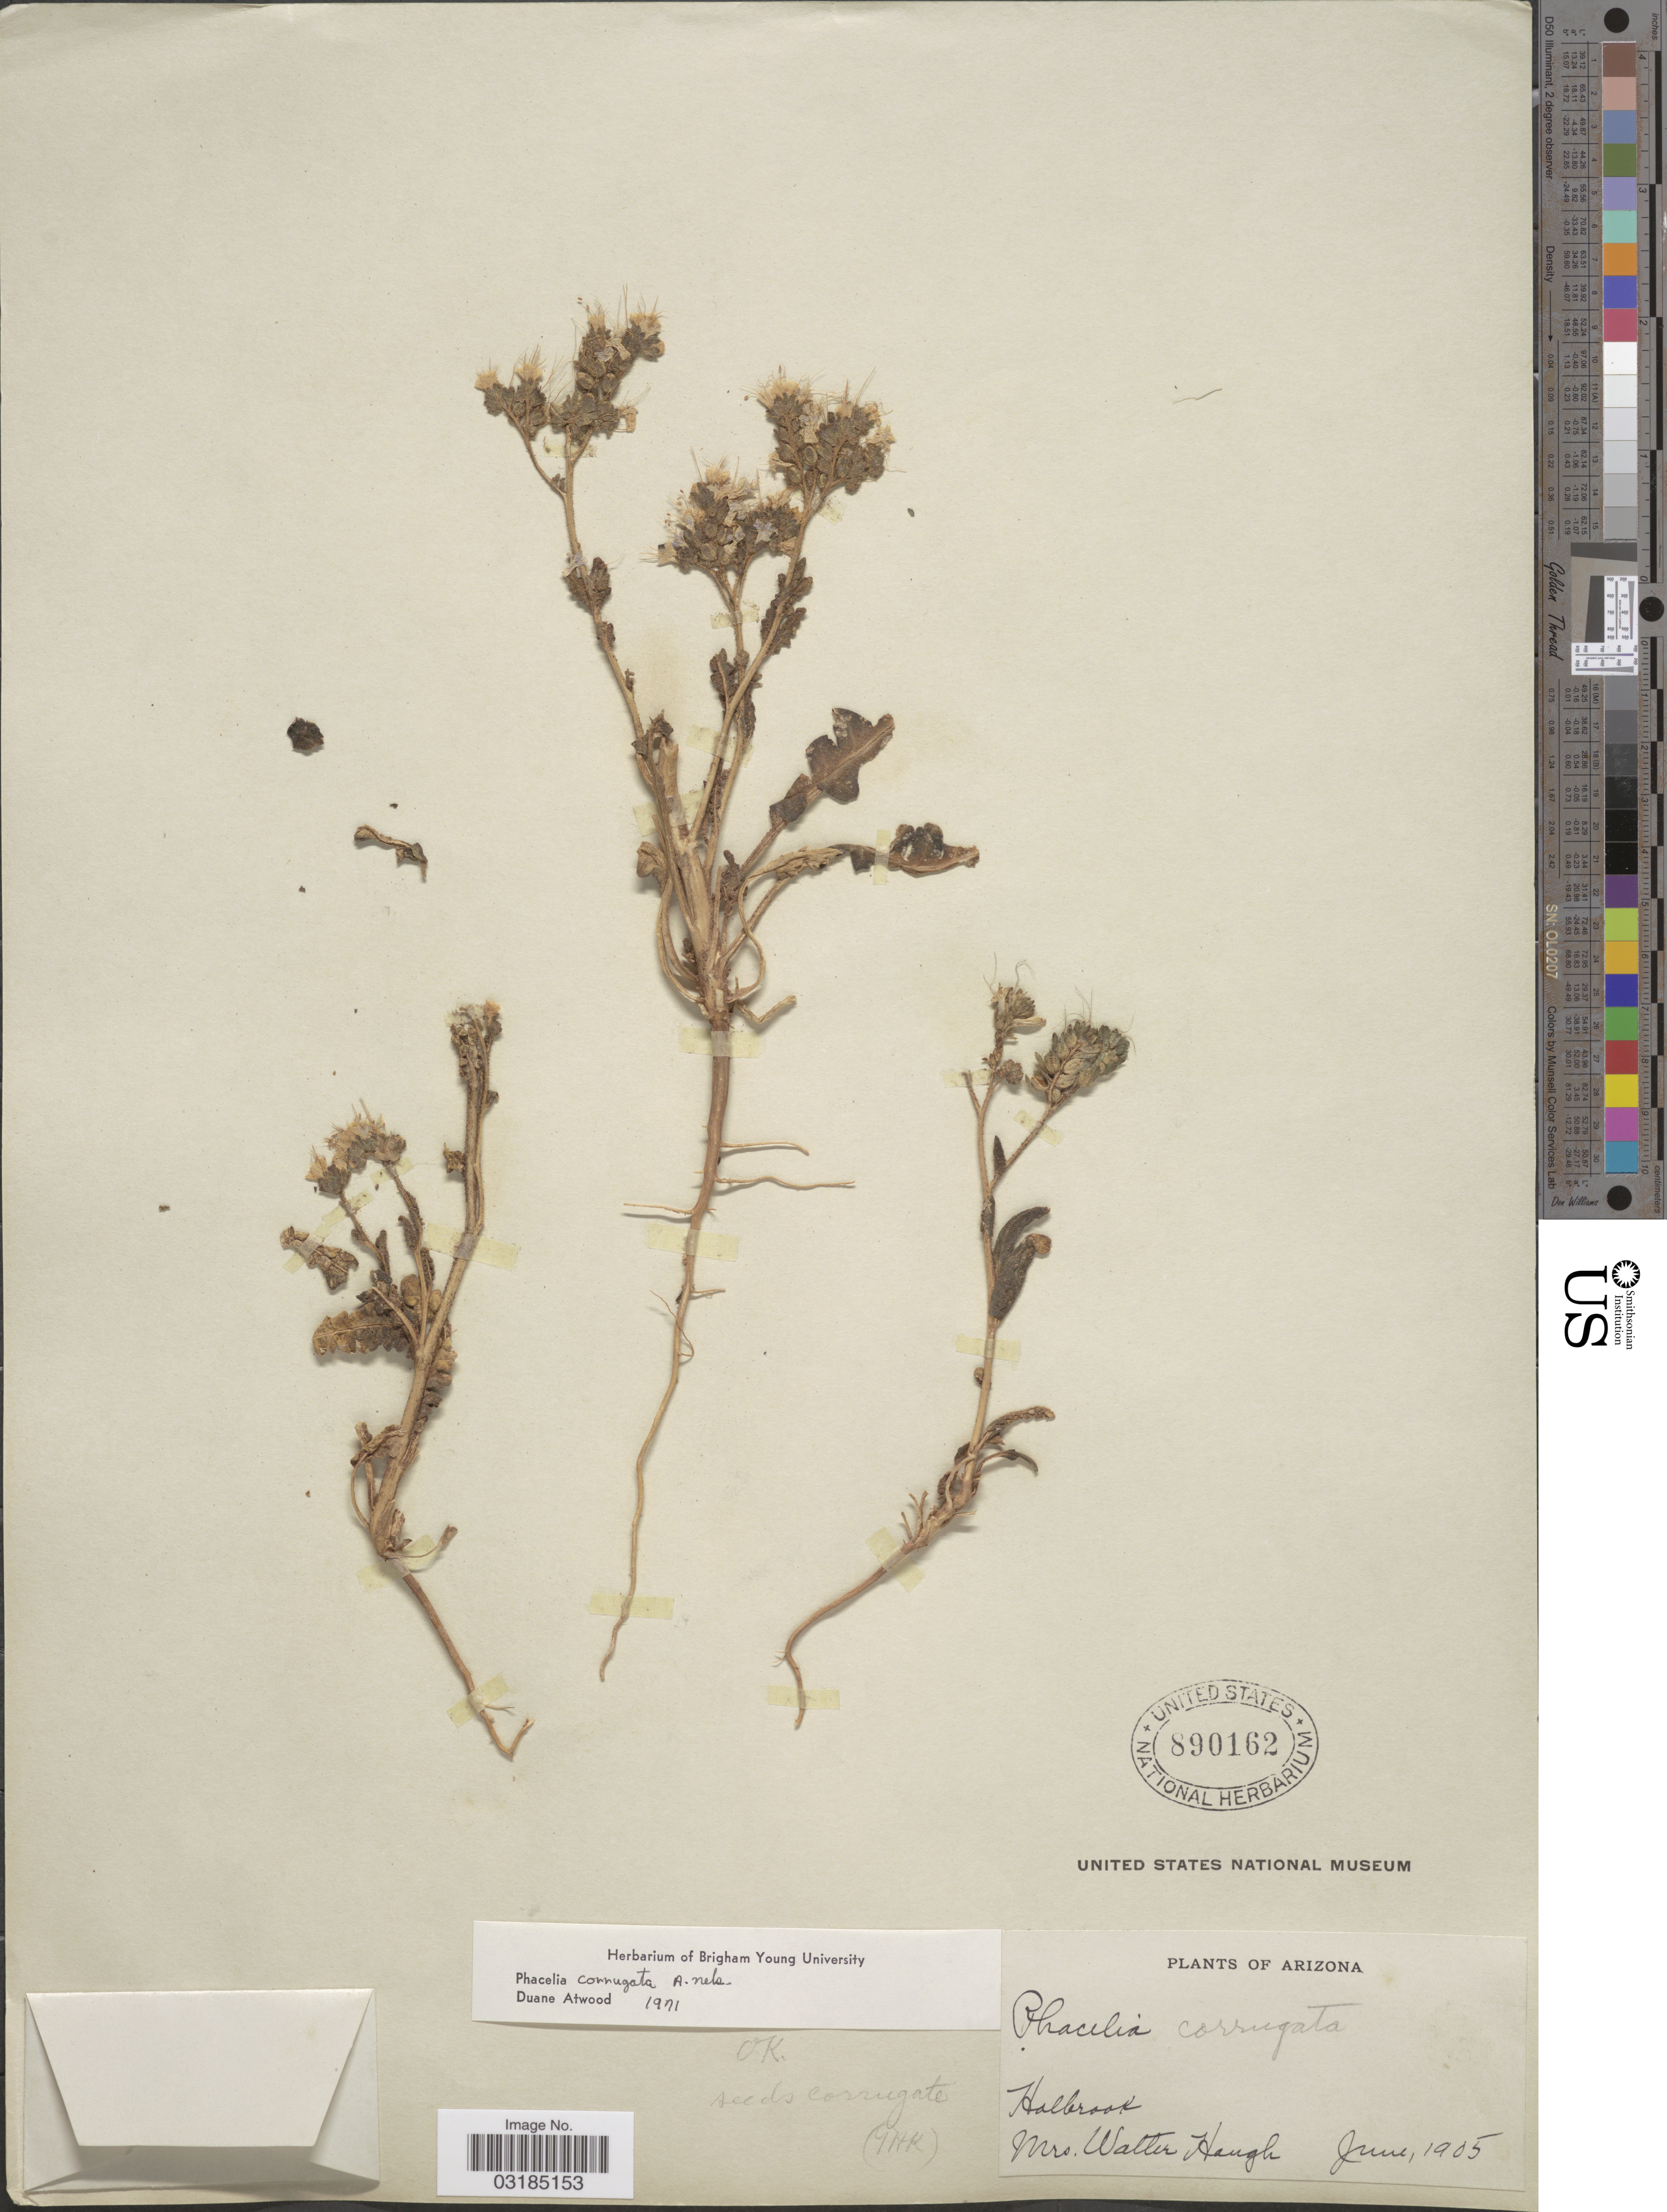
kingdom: Plantae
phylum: Tracheophyta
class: Magnoliopsida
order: Boraginales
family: Hydrophyllaceae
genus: Phacelia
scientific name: Phacelia corrugata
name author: A. Nelson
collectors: Mrs W. Hough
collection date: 1905-06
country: United States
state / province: Arizona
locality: Holbrook.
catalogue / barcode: US 890162